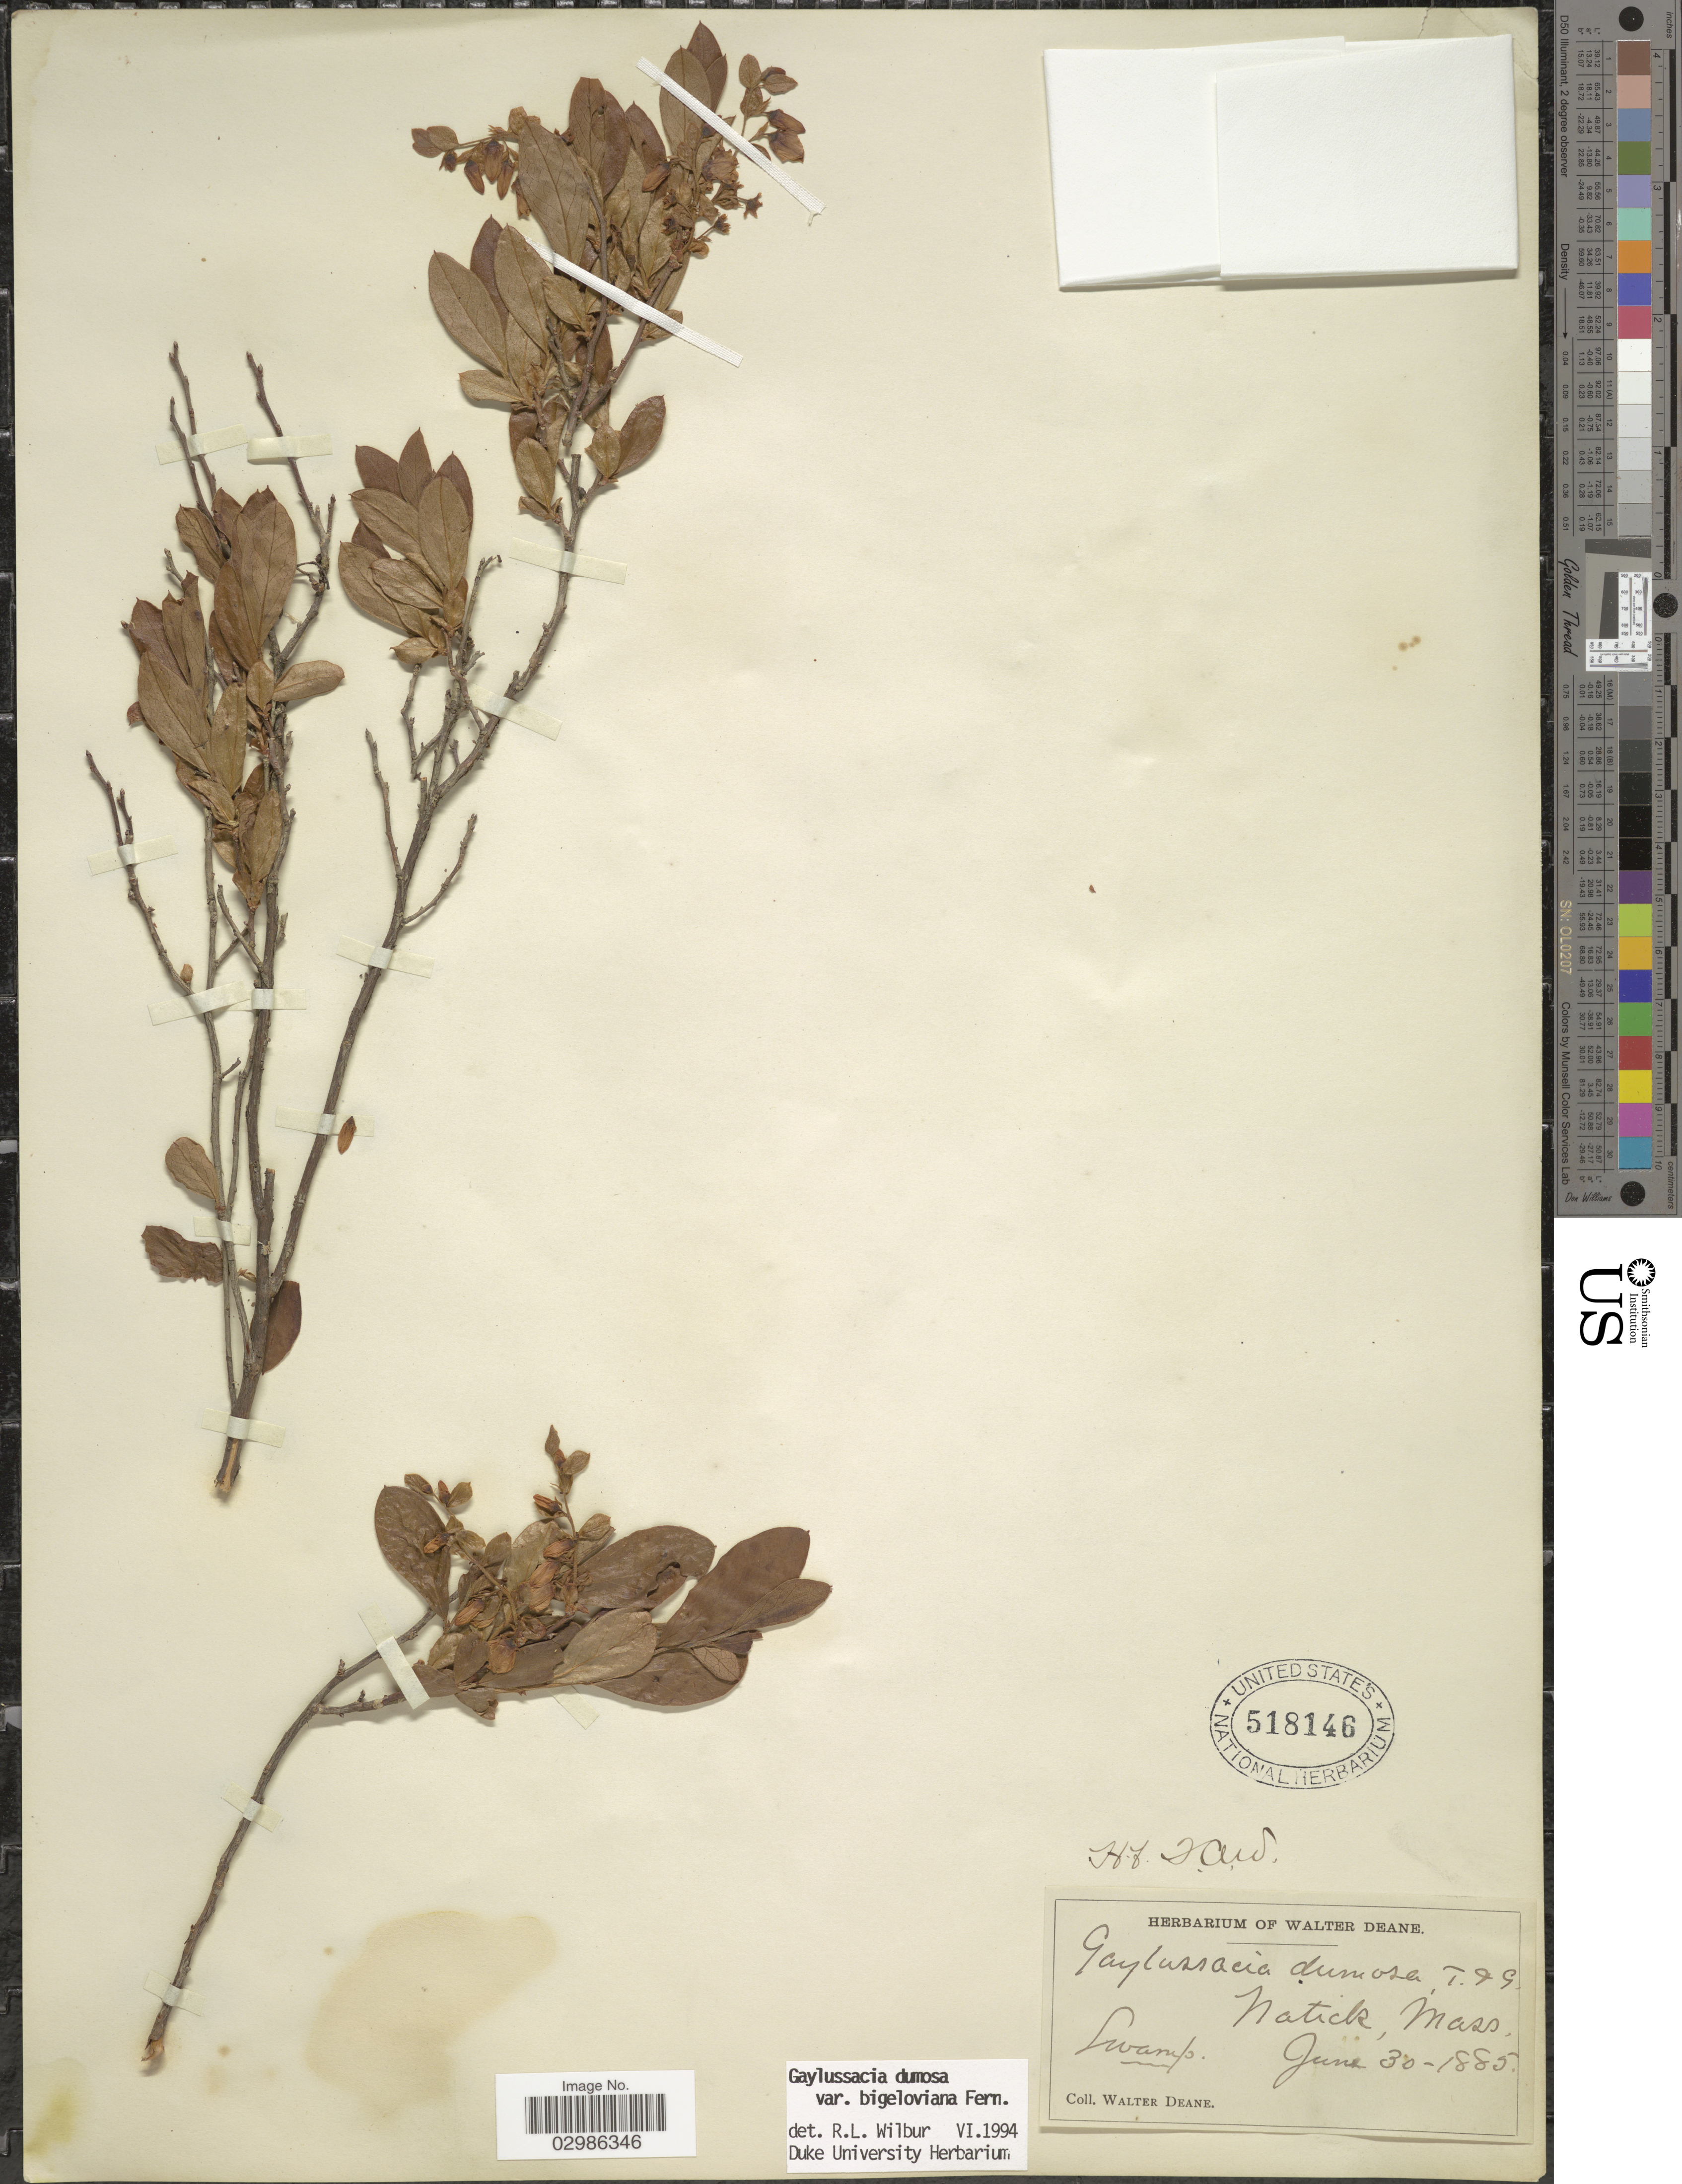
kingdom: Plantae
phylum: Tracheophyta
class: Magnoliopsida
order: Ericales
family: Ericaceae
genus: Gaylussacia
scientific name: Gaylussacia dumosa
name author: (Andrews) Torr. & A. Gray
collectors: W. Deane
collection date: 1885-06-30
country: United States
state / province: Massachusetts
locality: Natick.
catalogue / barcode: US 518146